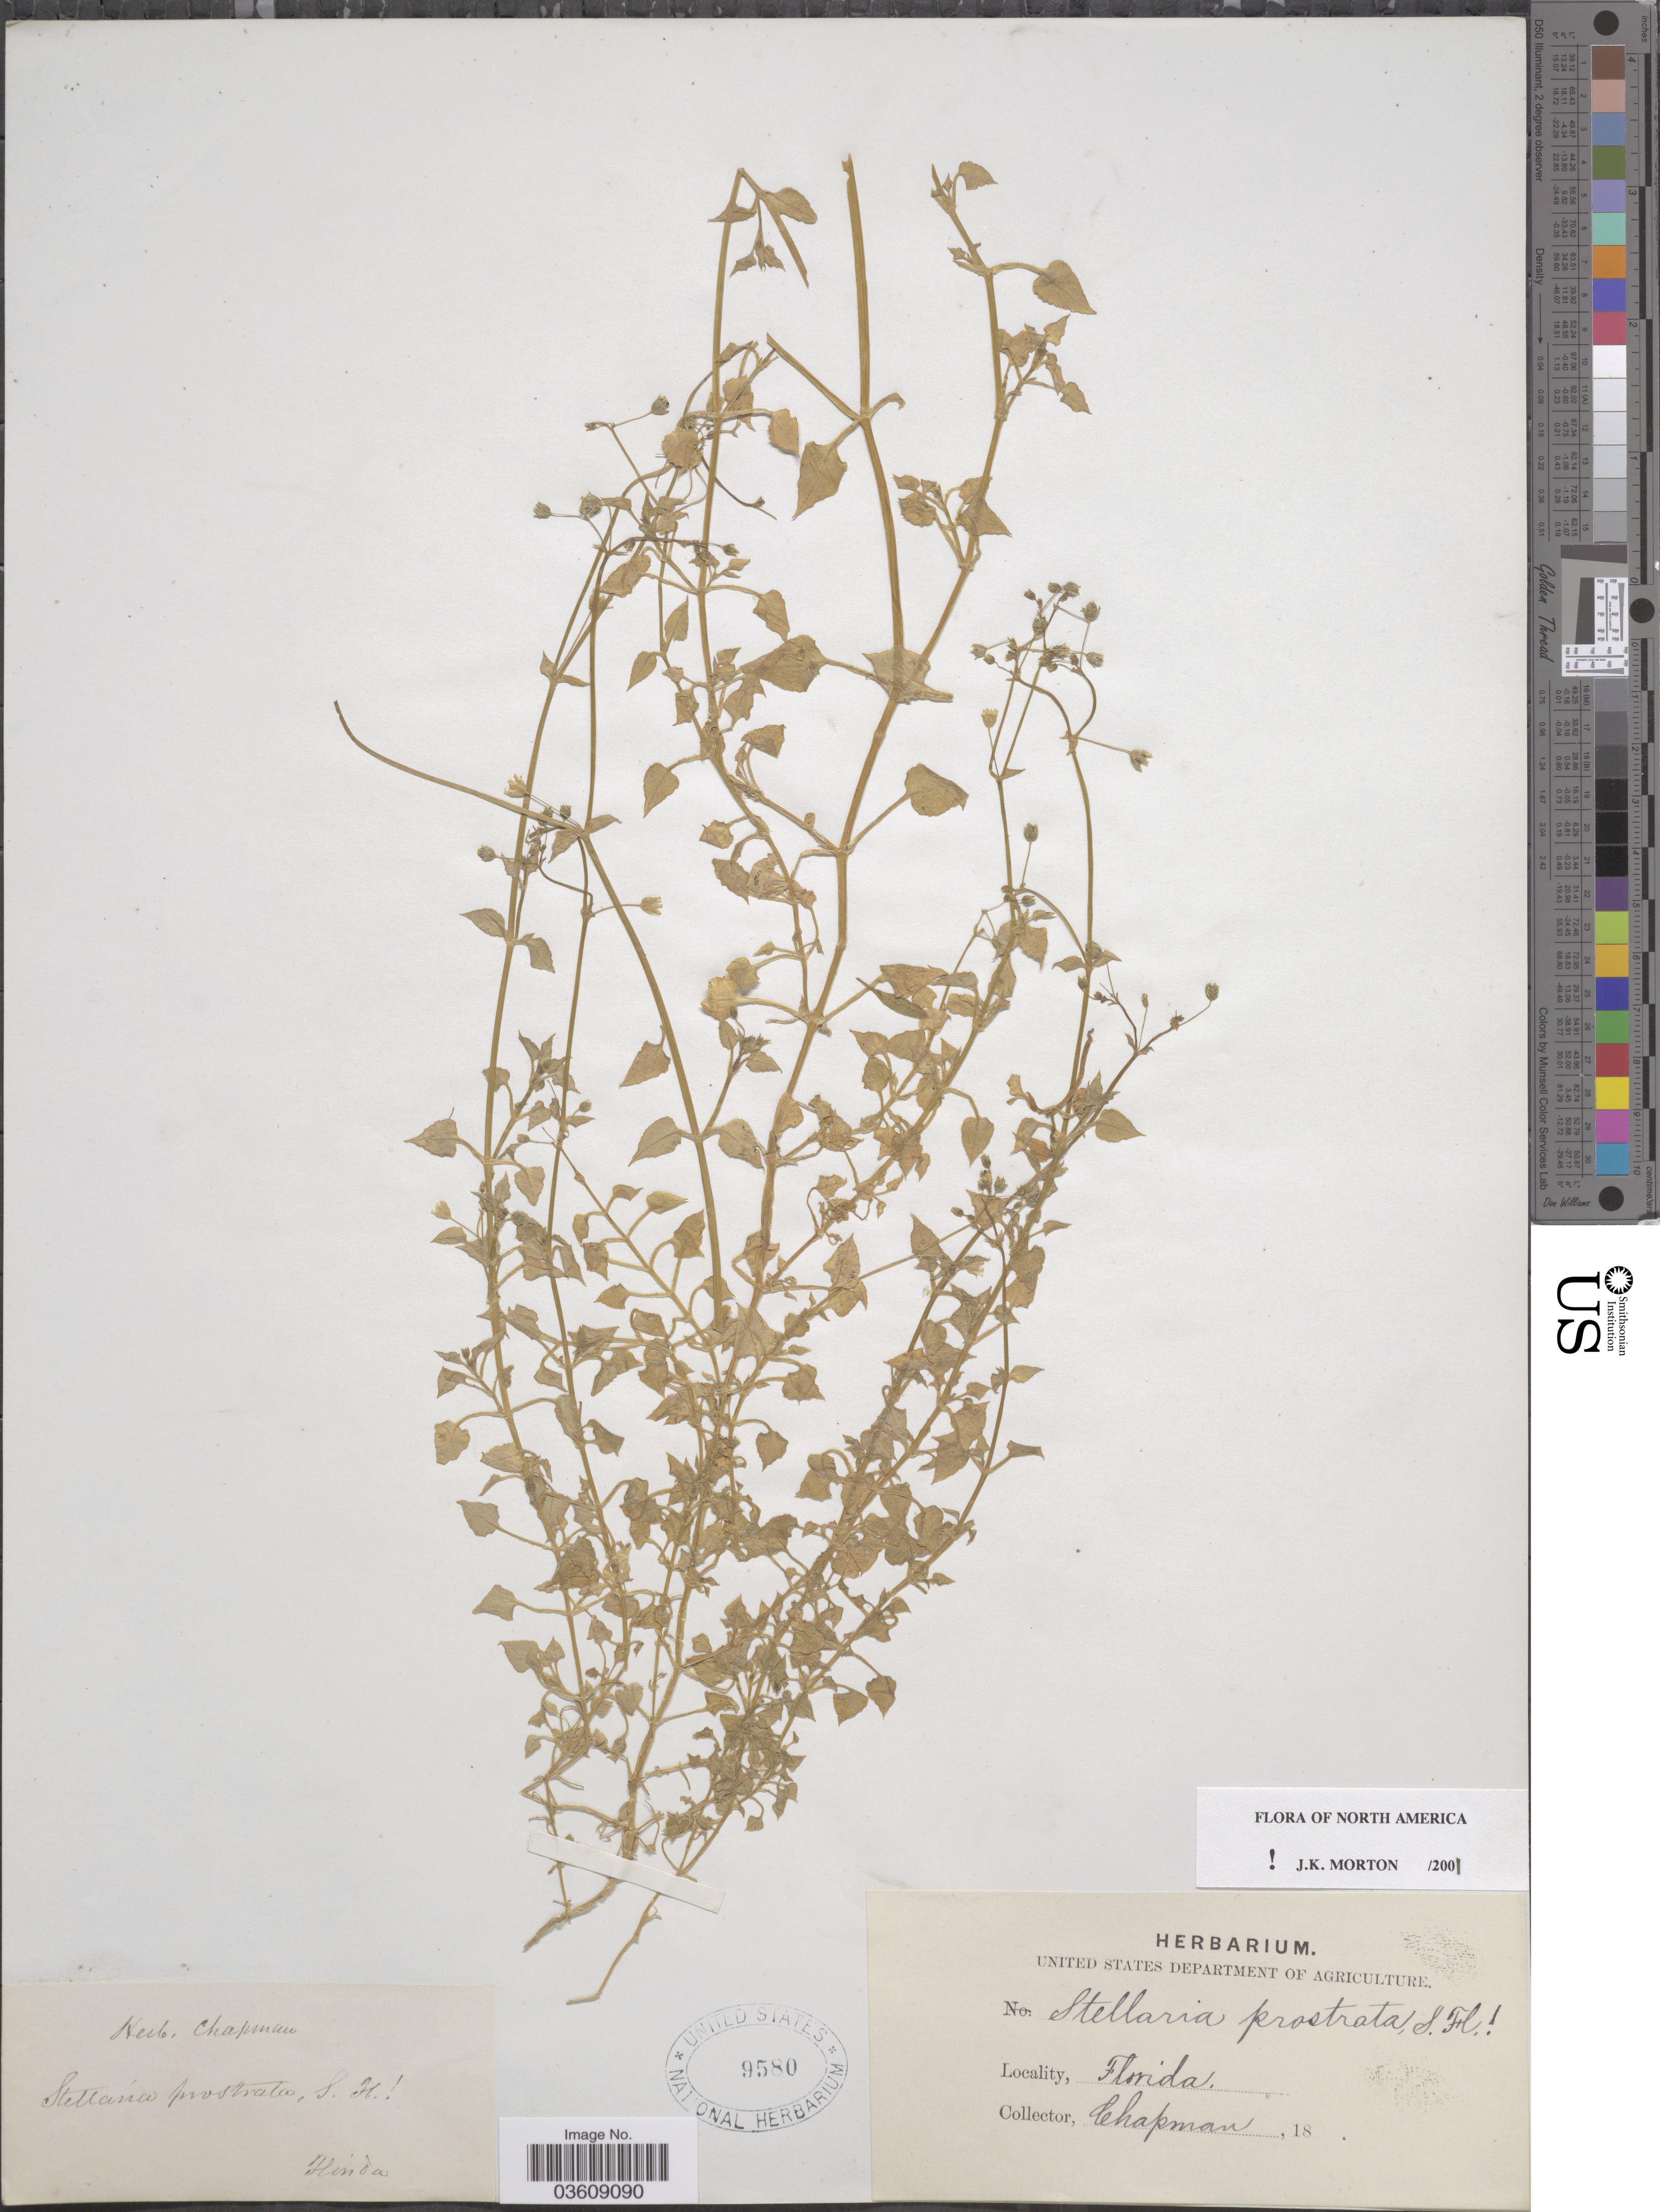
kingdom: Plantae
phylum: Tracheophyta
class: Magnoliopsida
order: Caryophyllales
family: Caryophyllaceae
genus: Stellaria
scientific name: Stellaria prostrata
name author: Baldwin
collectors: A. Chapman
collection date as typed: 18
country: United States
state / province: Florida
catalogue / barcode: US 9580